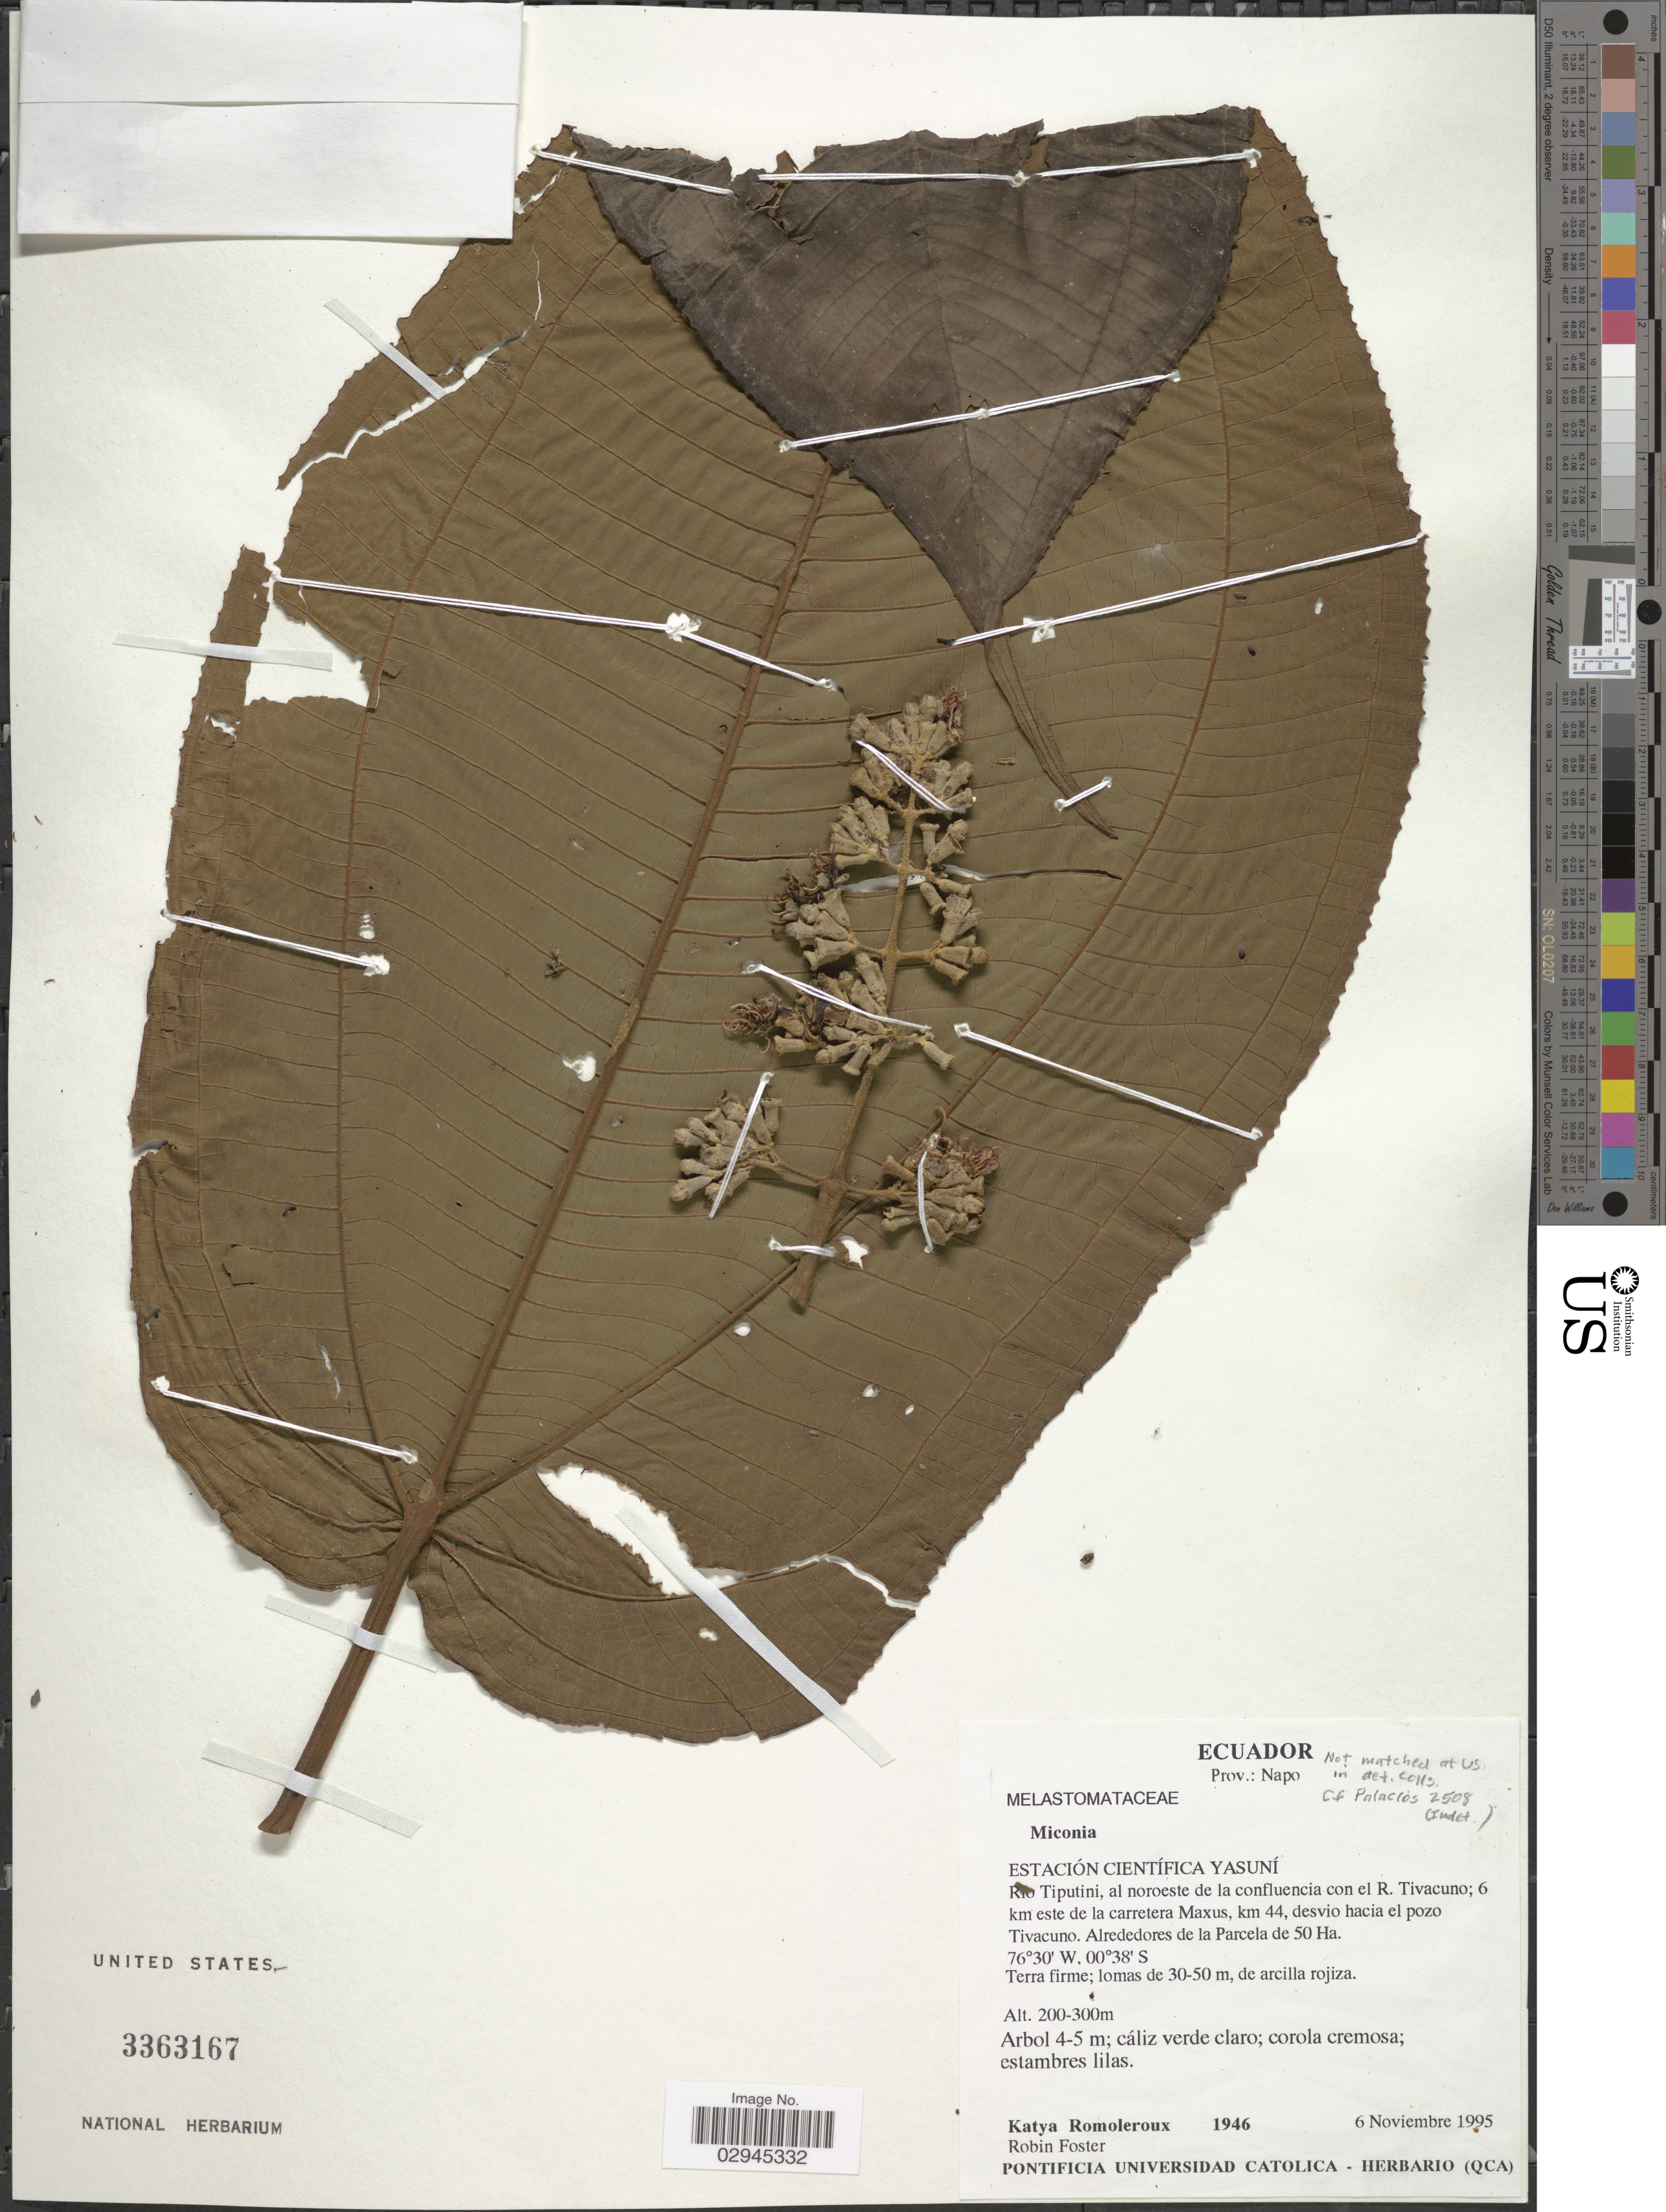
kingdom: Plantae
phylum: Tracheophyta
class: Magnoliopsida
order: Myrtales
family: Melastomataceae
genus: Miconia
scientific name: Miconia sp.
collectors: K. Romoleroux & R. B. Foster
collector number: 1946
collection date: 1995-11-06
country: Ecuador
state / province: Napo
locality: Estación Científica Yasuní. Río Tiputini, al noroeste de la confluencia con el R. Tivacuno; 6 km este de la carretera Maxus, km 44, desvio hacia el pozo Tivacuno. Alrededores de la Parcela de 50 Ha.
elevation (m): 200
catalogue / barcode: US 3363167